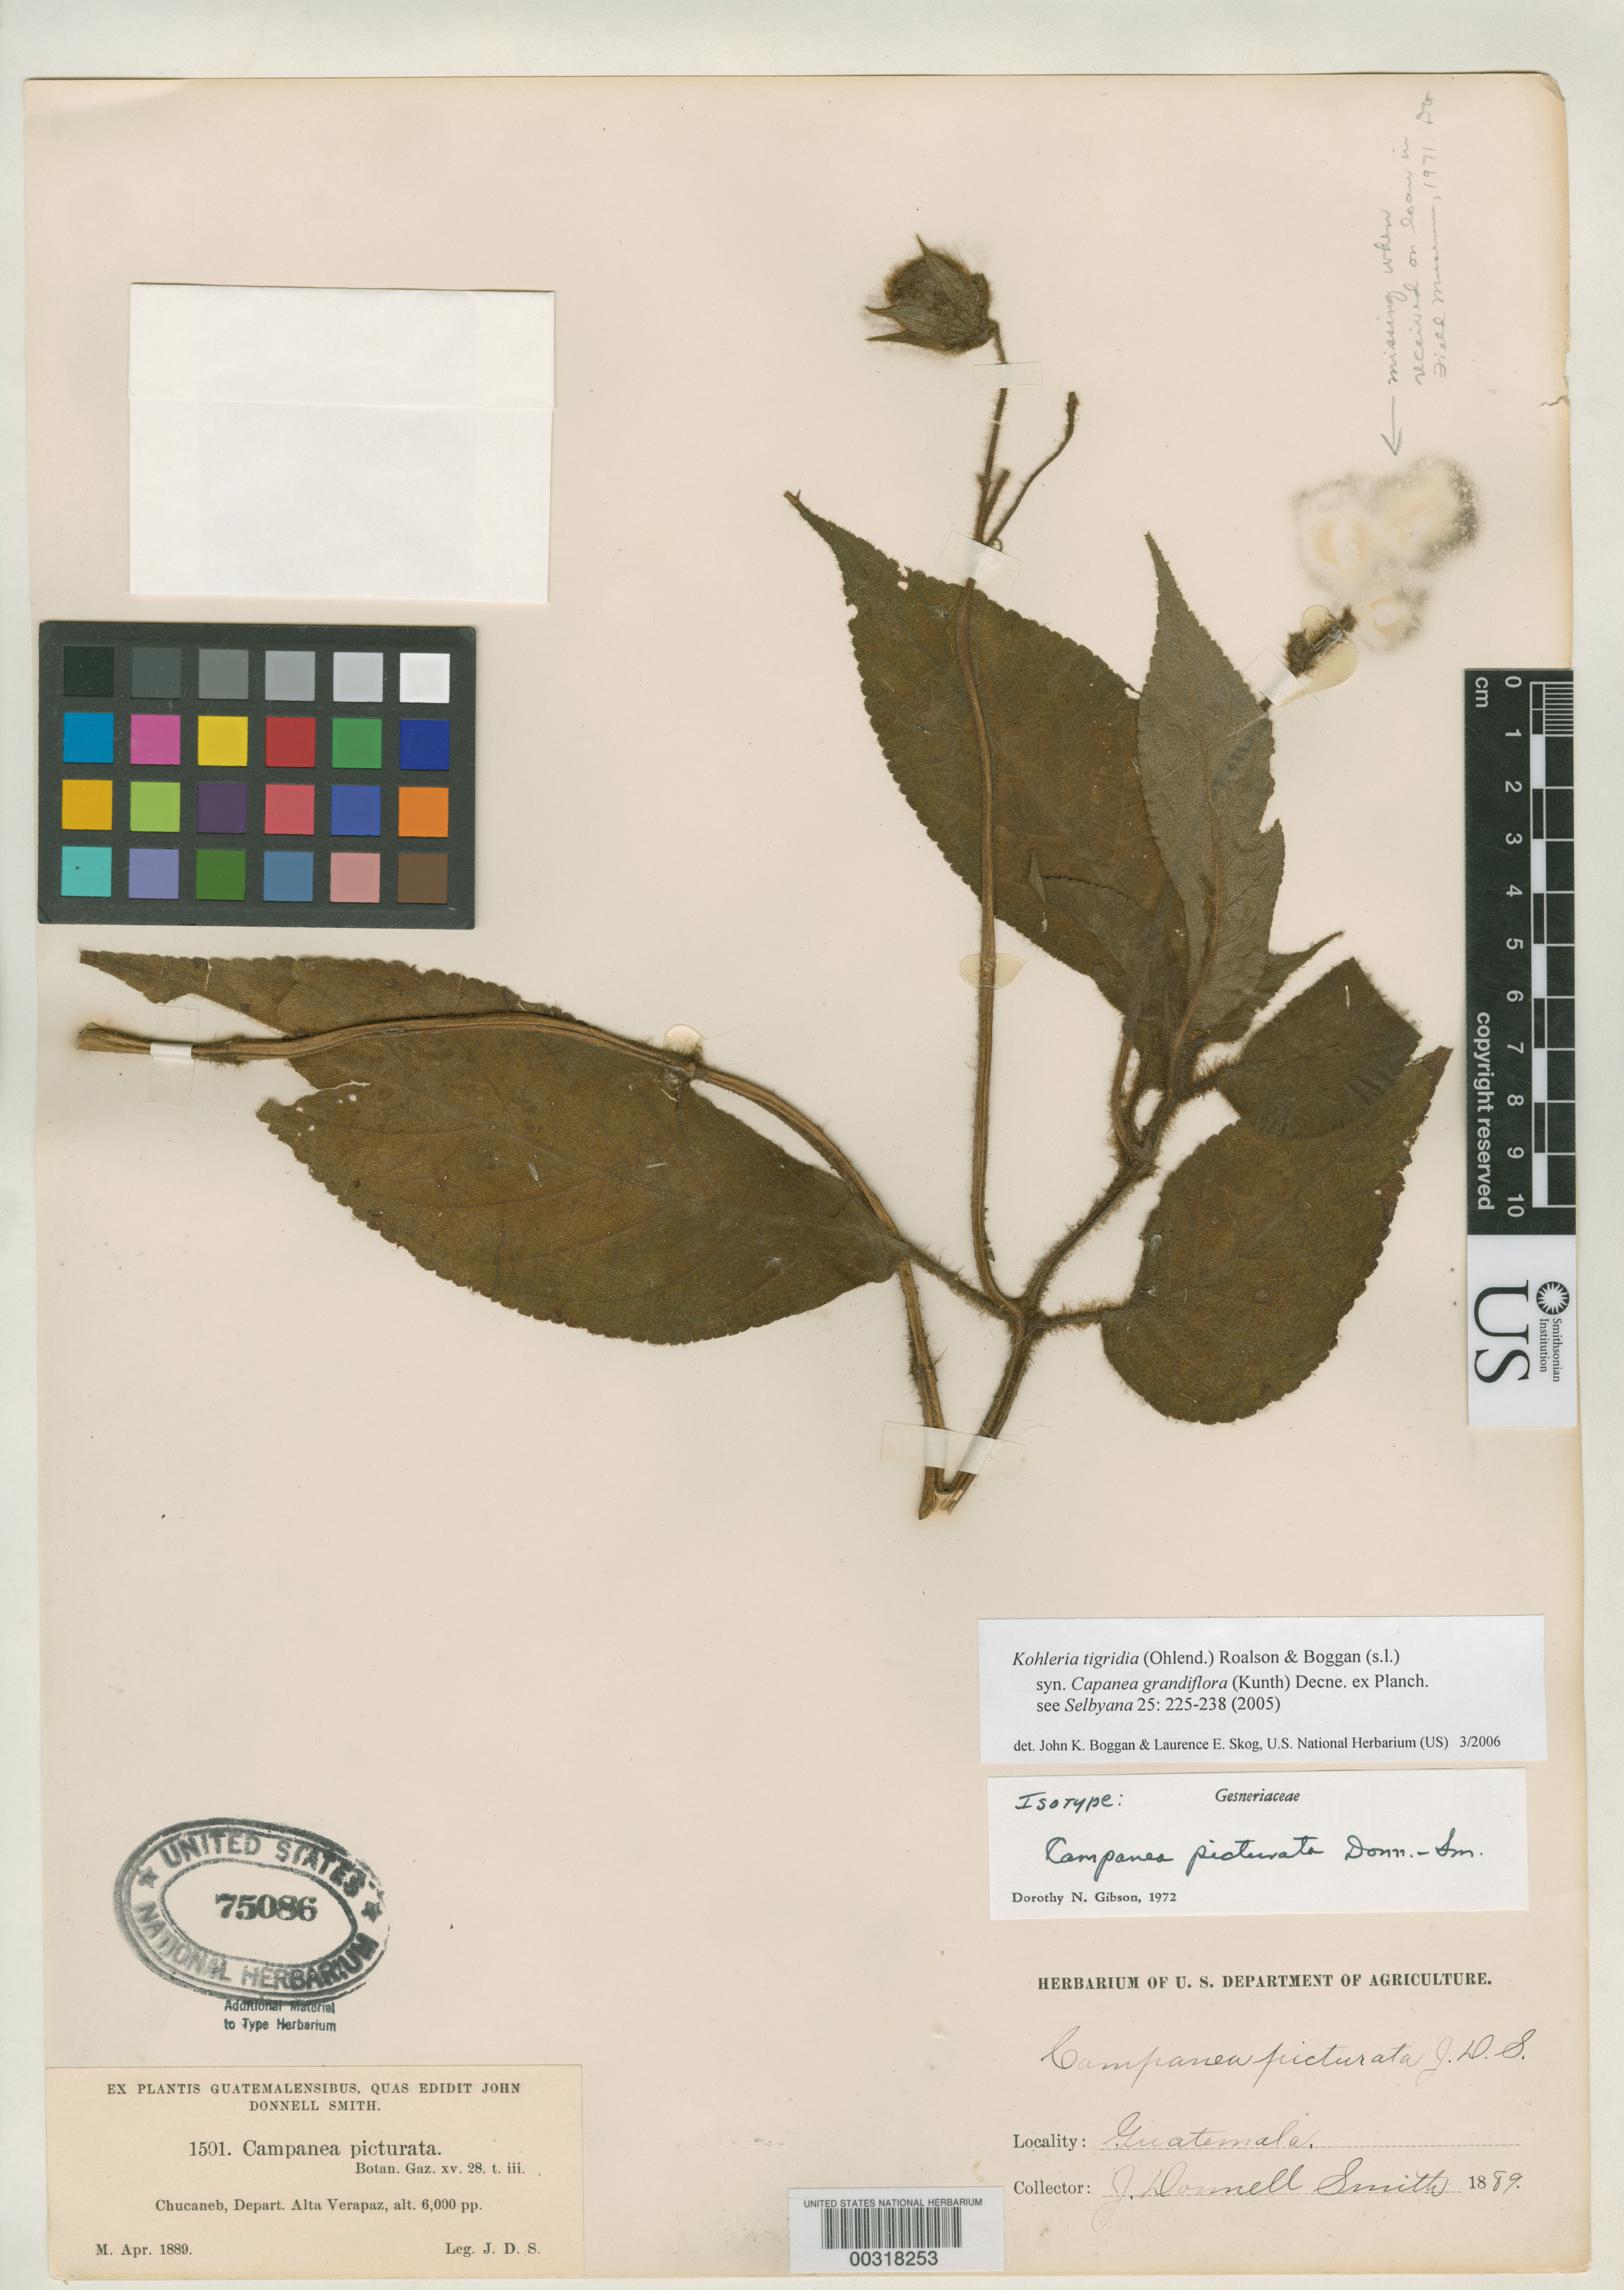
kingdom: Plantae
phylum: Tracheophyta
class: Magnoliopsida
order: Lamiales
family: Gesneriaceae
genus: Capanea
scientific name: Capanea picturata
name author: Donn. Sm.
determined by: Boggan, J. K.; Skog, L. E.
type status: Isotype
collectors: J. Donnell Smith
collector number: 1501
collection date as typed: Apr 1889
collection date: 1889-04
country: Guatemala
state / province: Alta Verapaz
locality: Chucaneb.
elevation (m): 1829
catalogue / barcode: US 75086